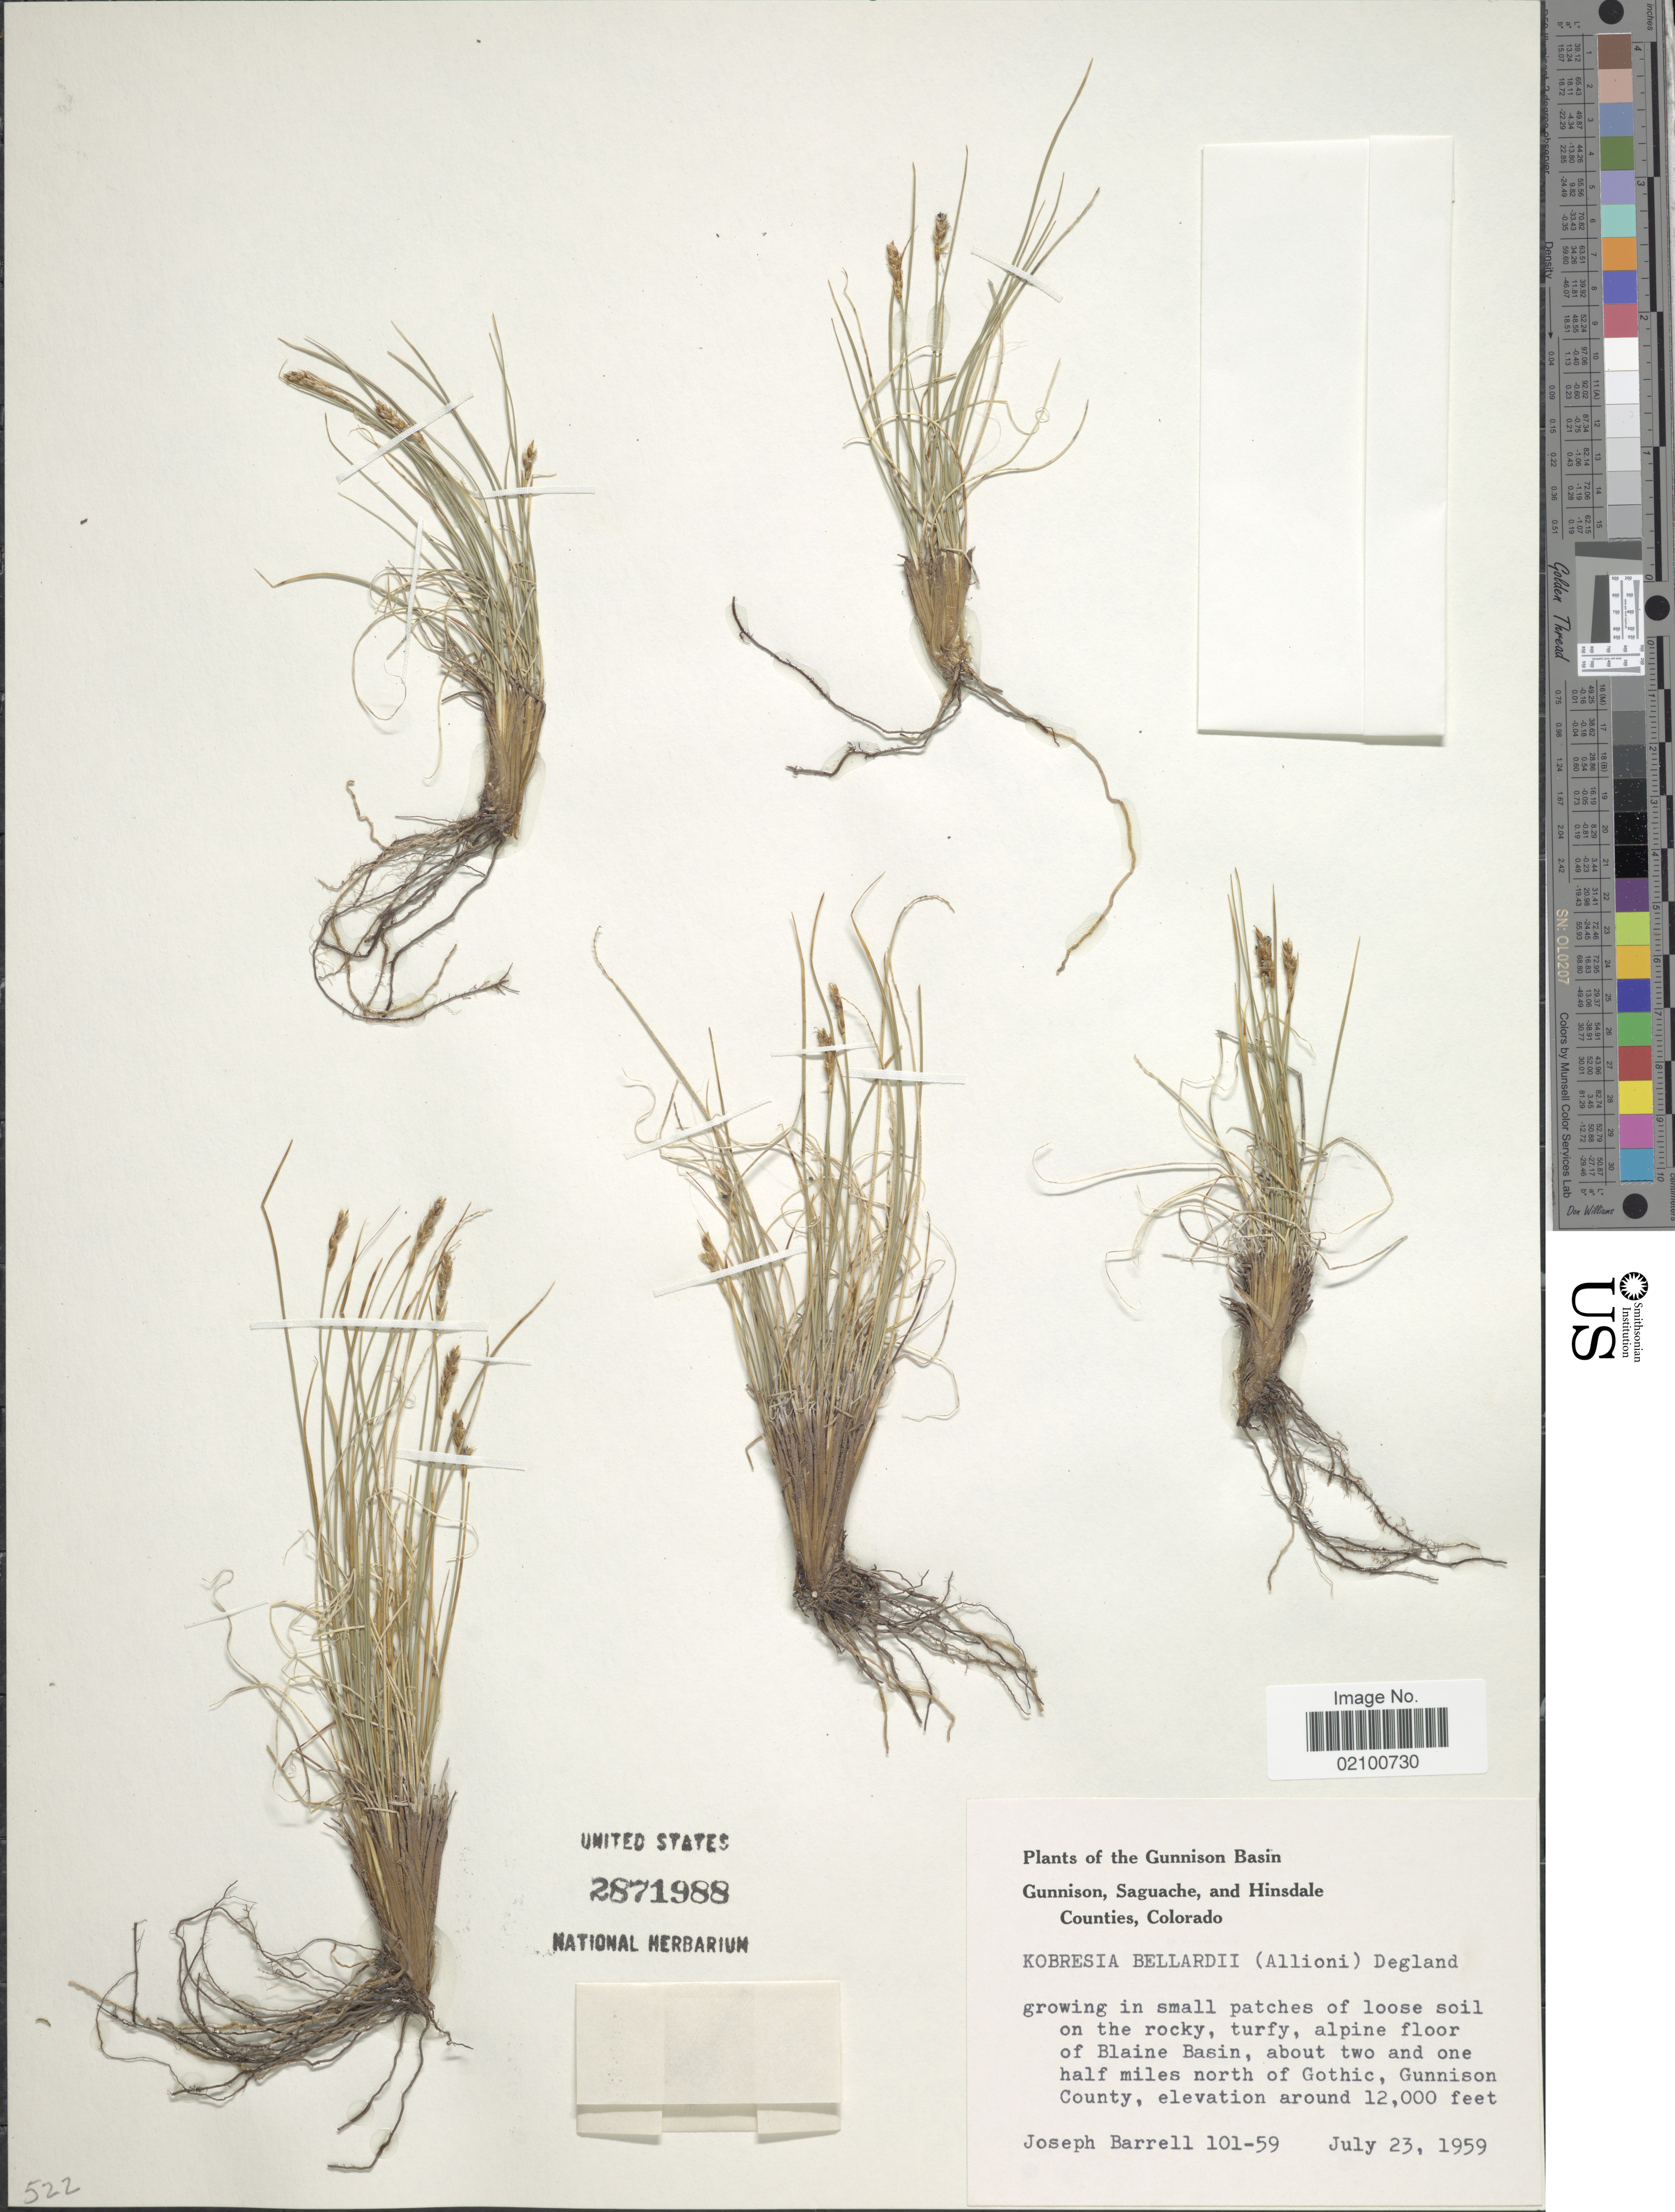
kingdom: Plantae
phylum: Tracheophyta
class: Liliopsida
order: Poales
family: Cyperaceae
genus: Carex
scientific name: Carex myosuroides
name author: Vill.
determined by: Strong, M. T., (US), Smithsonian Institution - National Museum of Natural History (UNITED STATES)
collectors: J. Barrell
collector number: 101-59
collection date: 1959-07-23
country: United States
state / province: Colorado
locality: Gunnison Basin, Gunnison, Saguache, and Hinsdale Counties, Blaine Basin, about two and one half miles north of Gothic, Gunnison County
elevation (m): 3658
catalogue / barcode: US 2871988